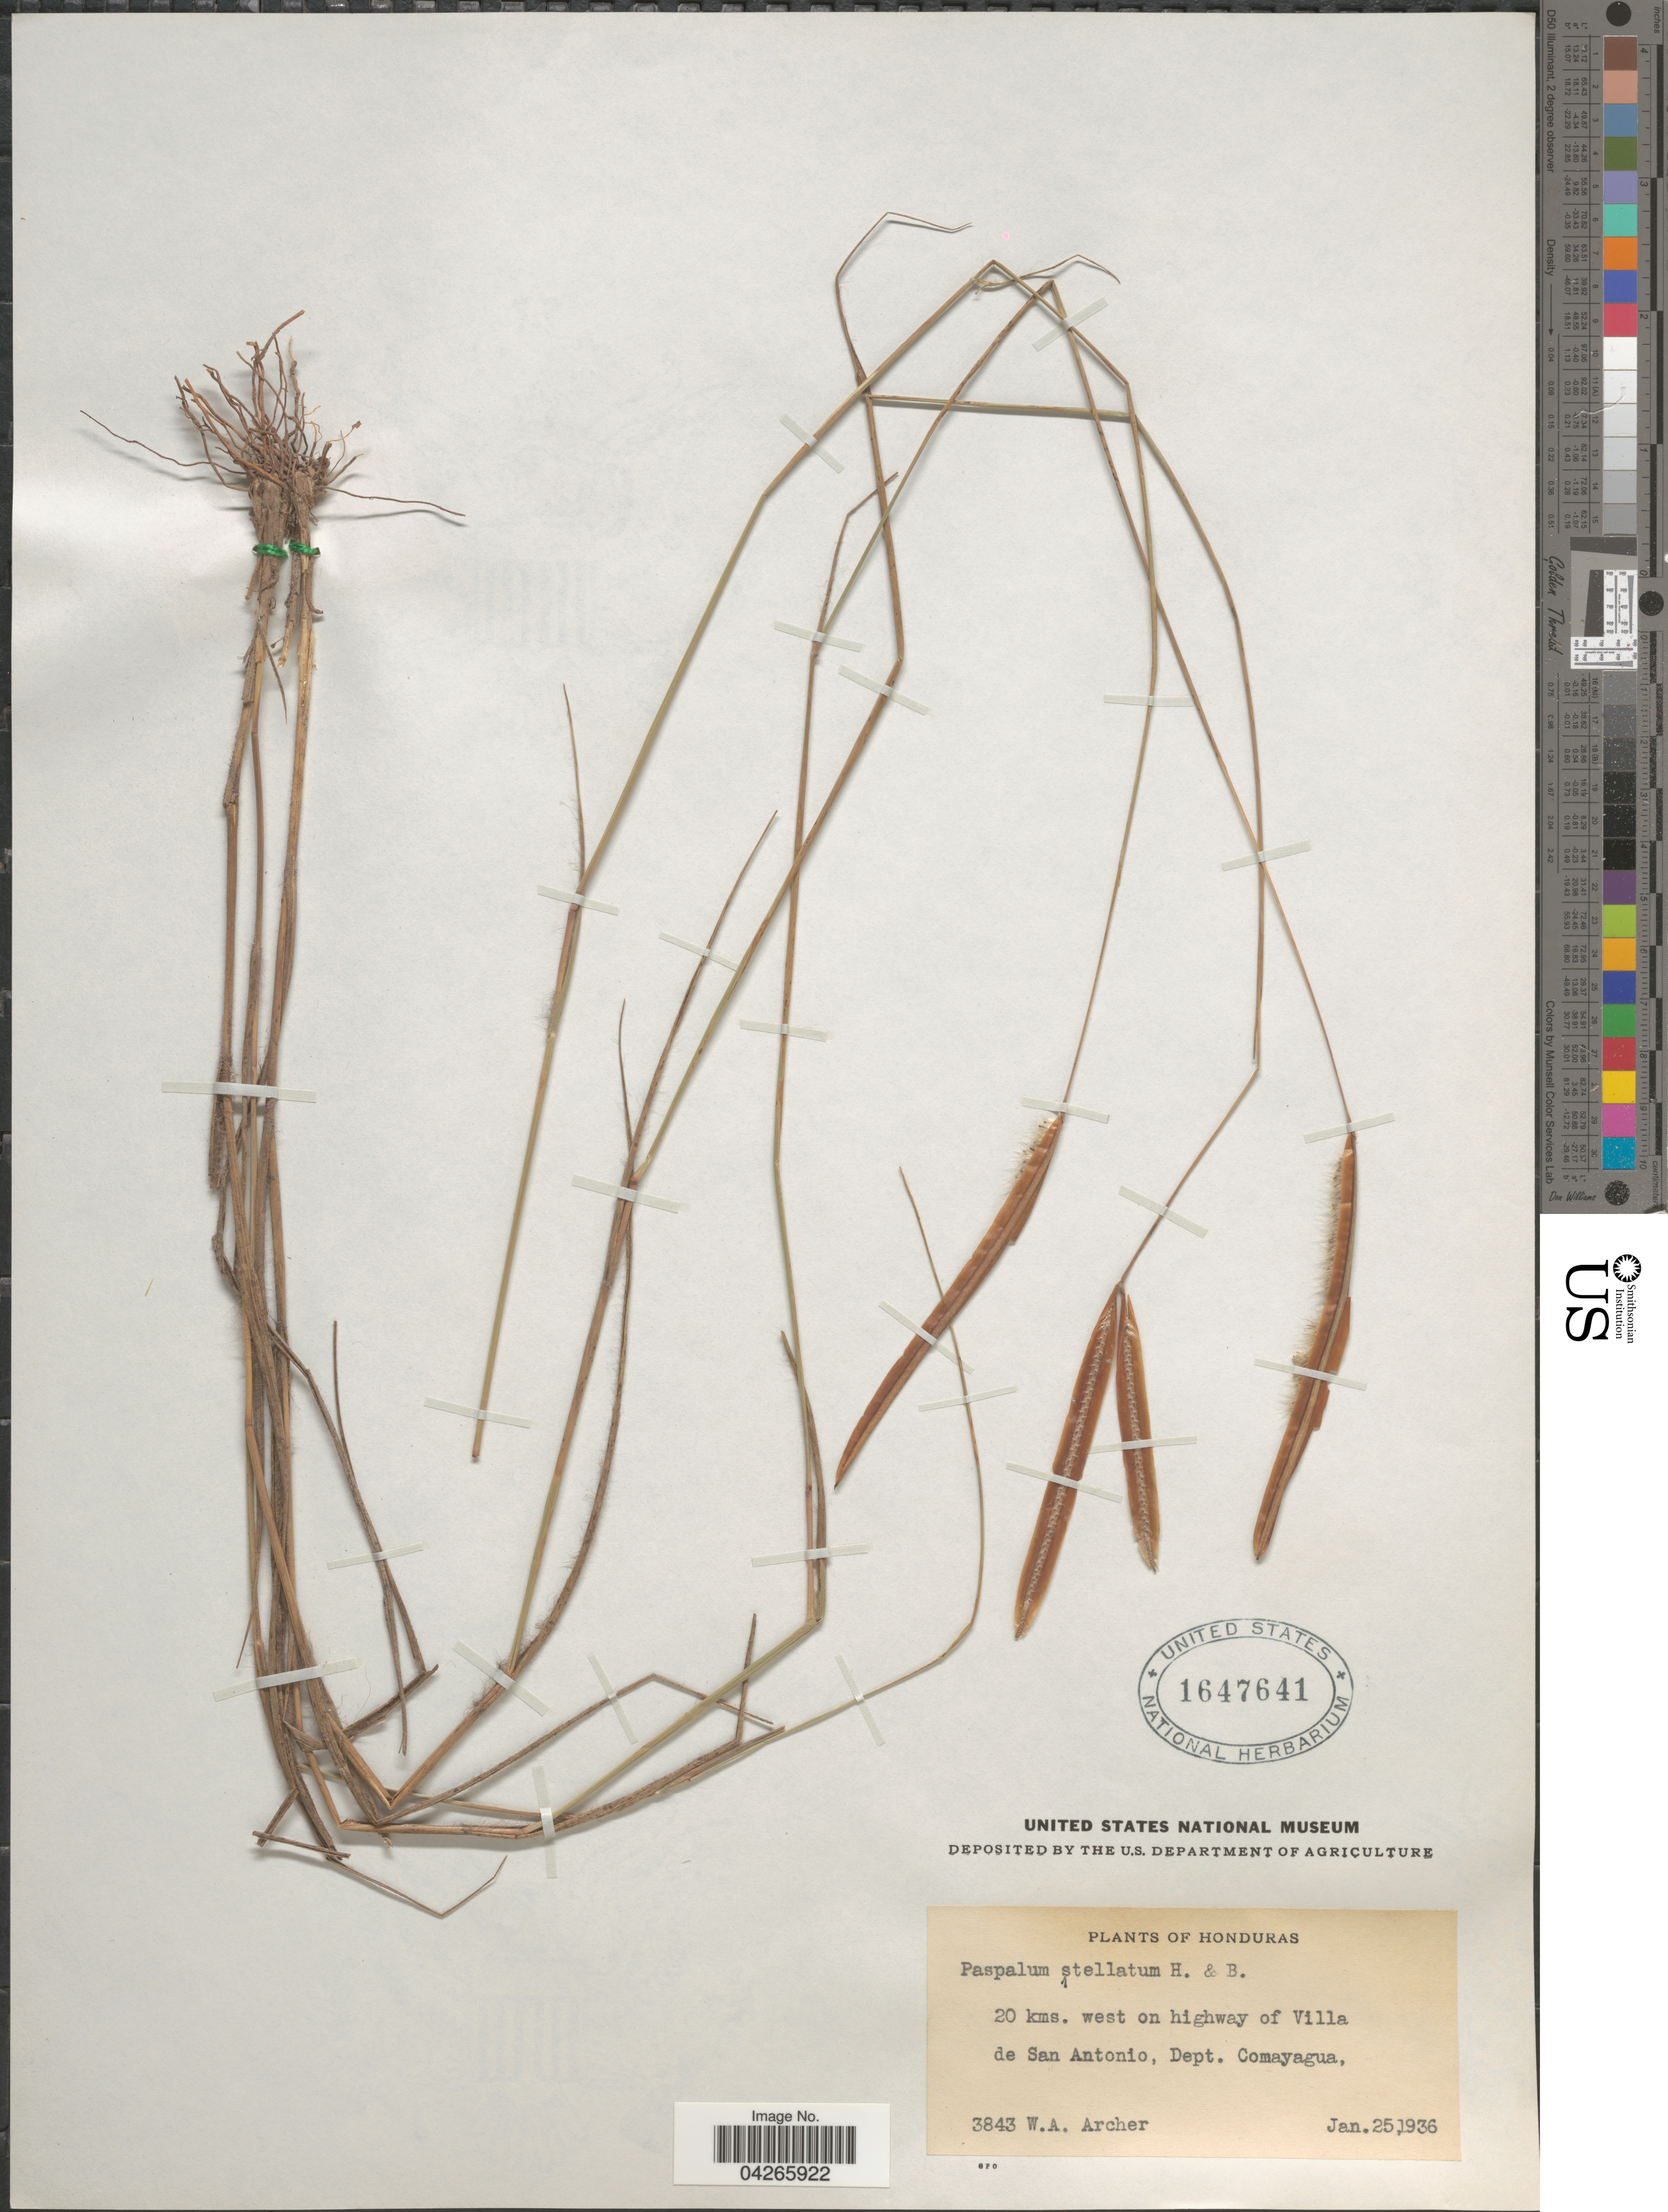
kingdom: Plantae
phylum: Tracheophyta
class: Liliopsida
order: Poales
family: Poaceae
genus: Paspalum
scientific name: Paspalum stellatum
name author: Humb. & Bonpl. ex Flüggé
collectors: W. Archer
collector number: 3843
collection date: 1936-01-25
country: Honduras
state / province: Comayagua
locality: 20 kms. west on highway of Villa de San Antonio, Dept. Comayagua.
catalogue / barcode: US 1647641